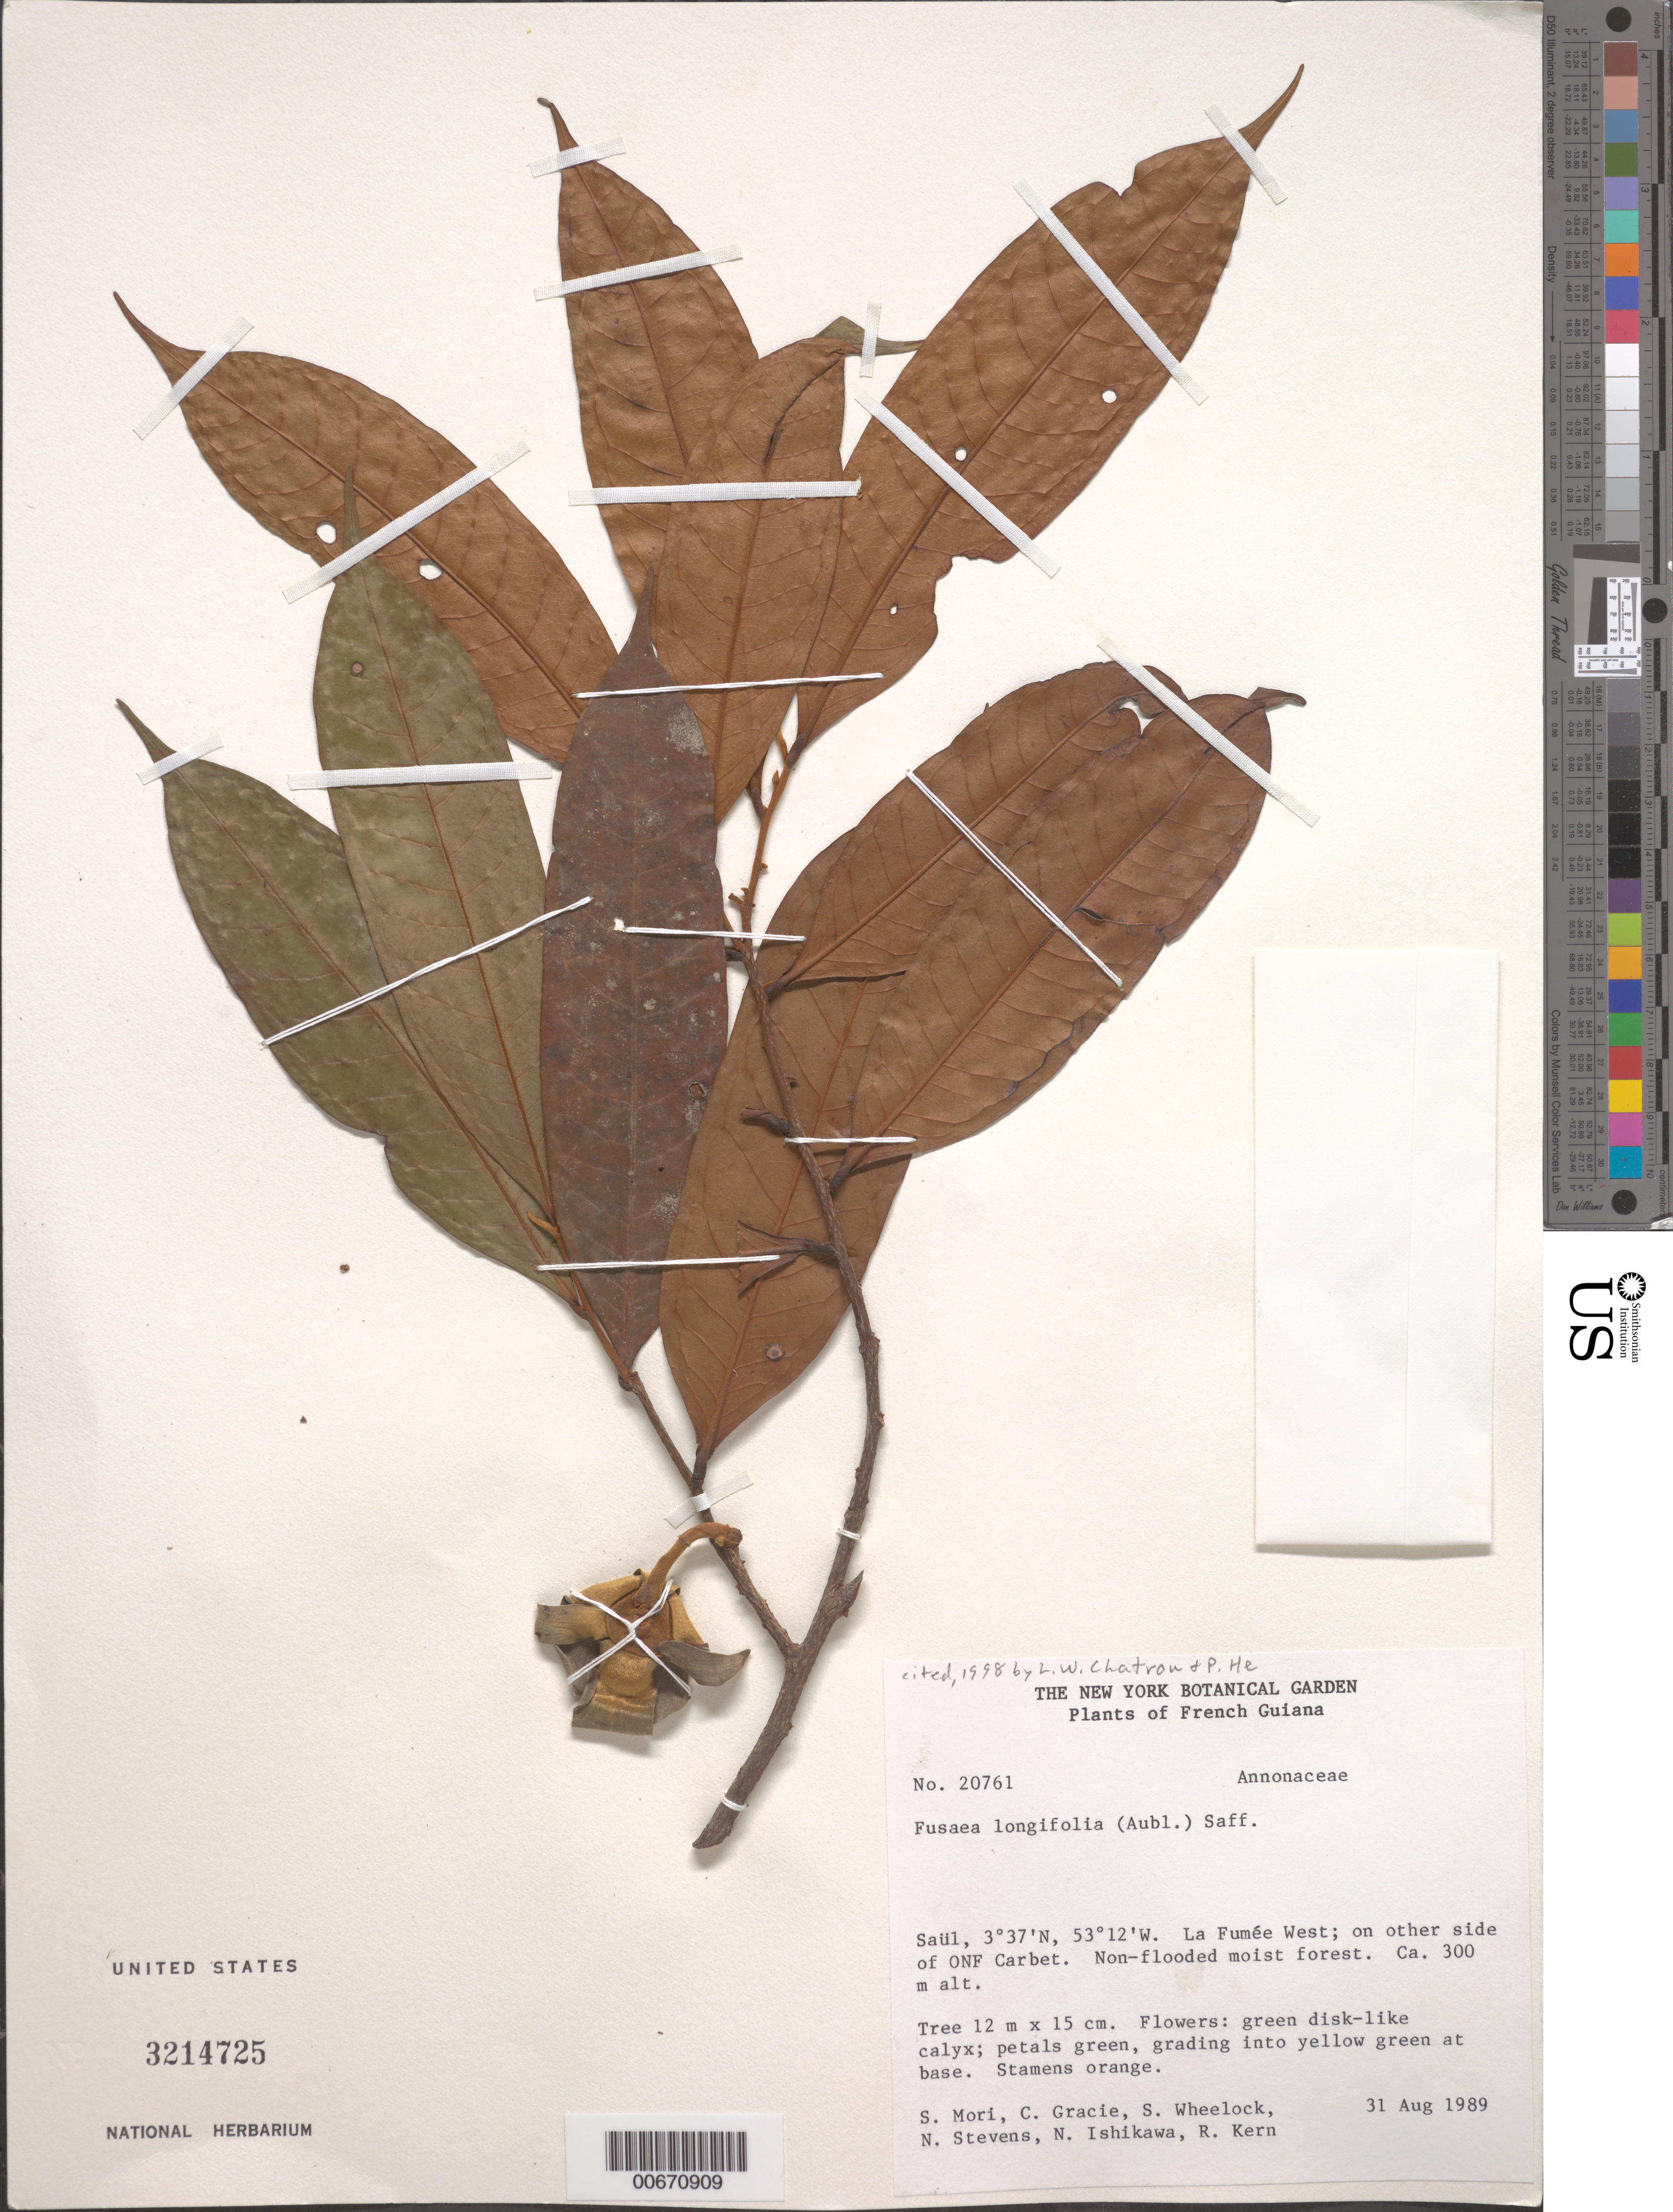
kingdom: Plantae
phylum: Tracheophyta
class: Magnoliopsida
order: Magnoliales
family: Annonaceae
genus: Fusaea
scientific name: Fusaea longifolia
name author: (Aubl.) Saff.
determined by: Chatrou, L. W.; Ping, He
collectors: S. Mori, J. Gebhards, N. Stevens & N. Ishikawa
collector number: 20761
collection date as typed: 31-Aug-89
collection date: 1989-08-31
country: French Guiana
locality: Saül, La Fumée West, other side of ONF Carbet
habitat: Non-flooded moist forest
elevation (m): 300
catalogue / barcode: US 3214725